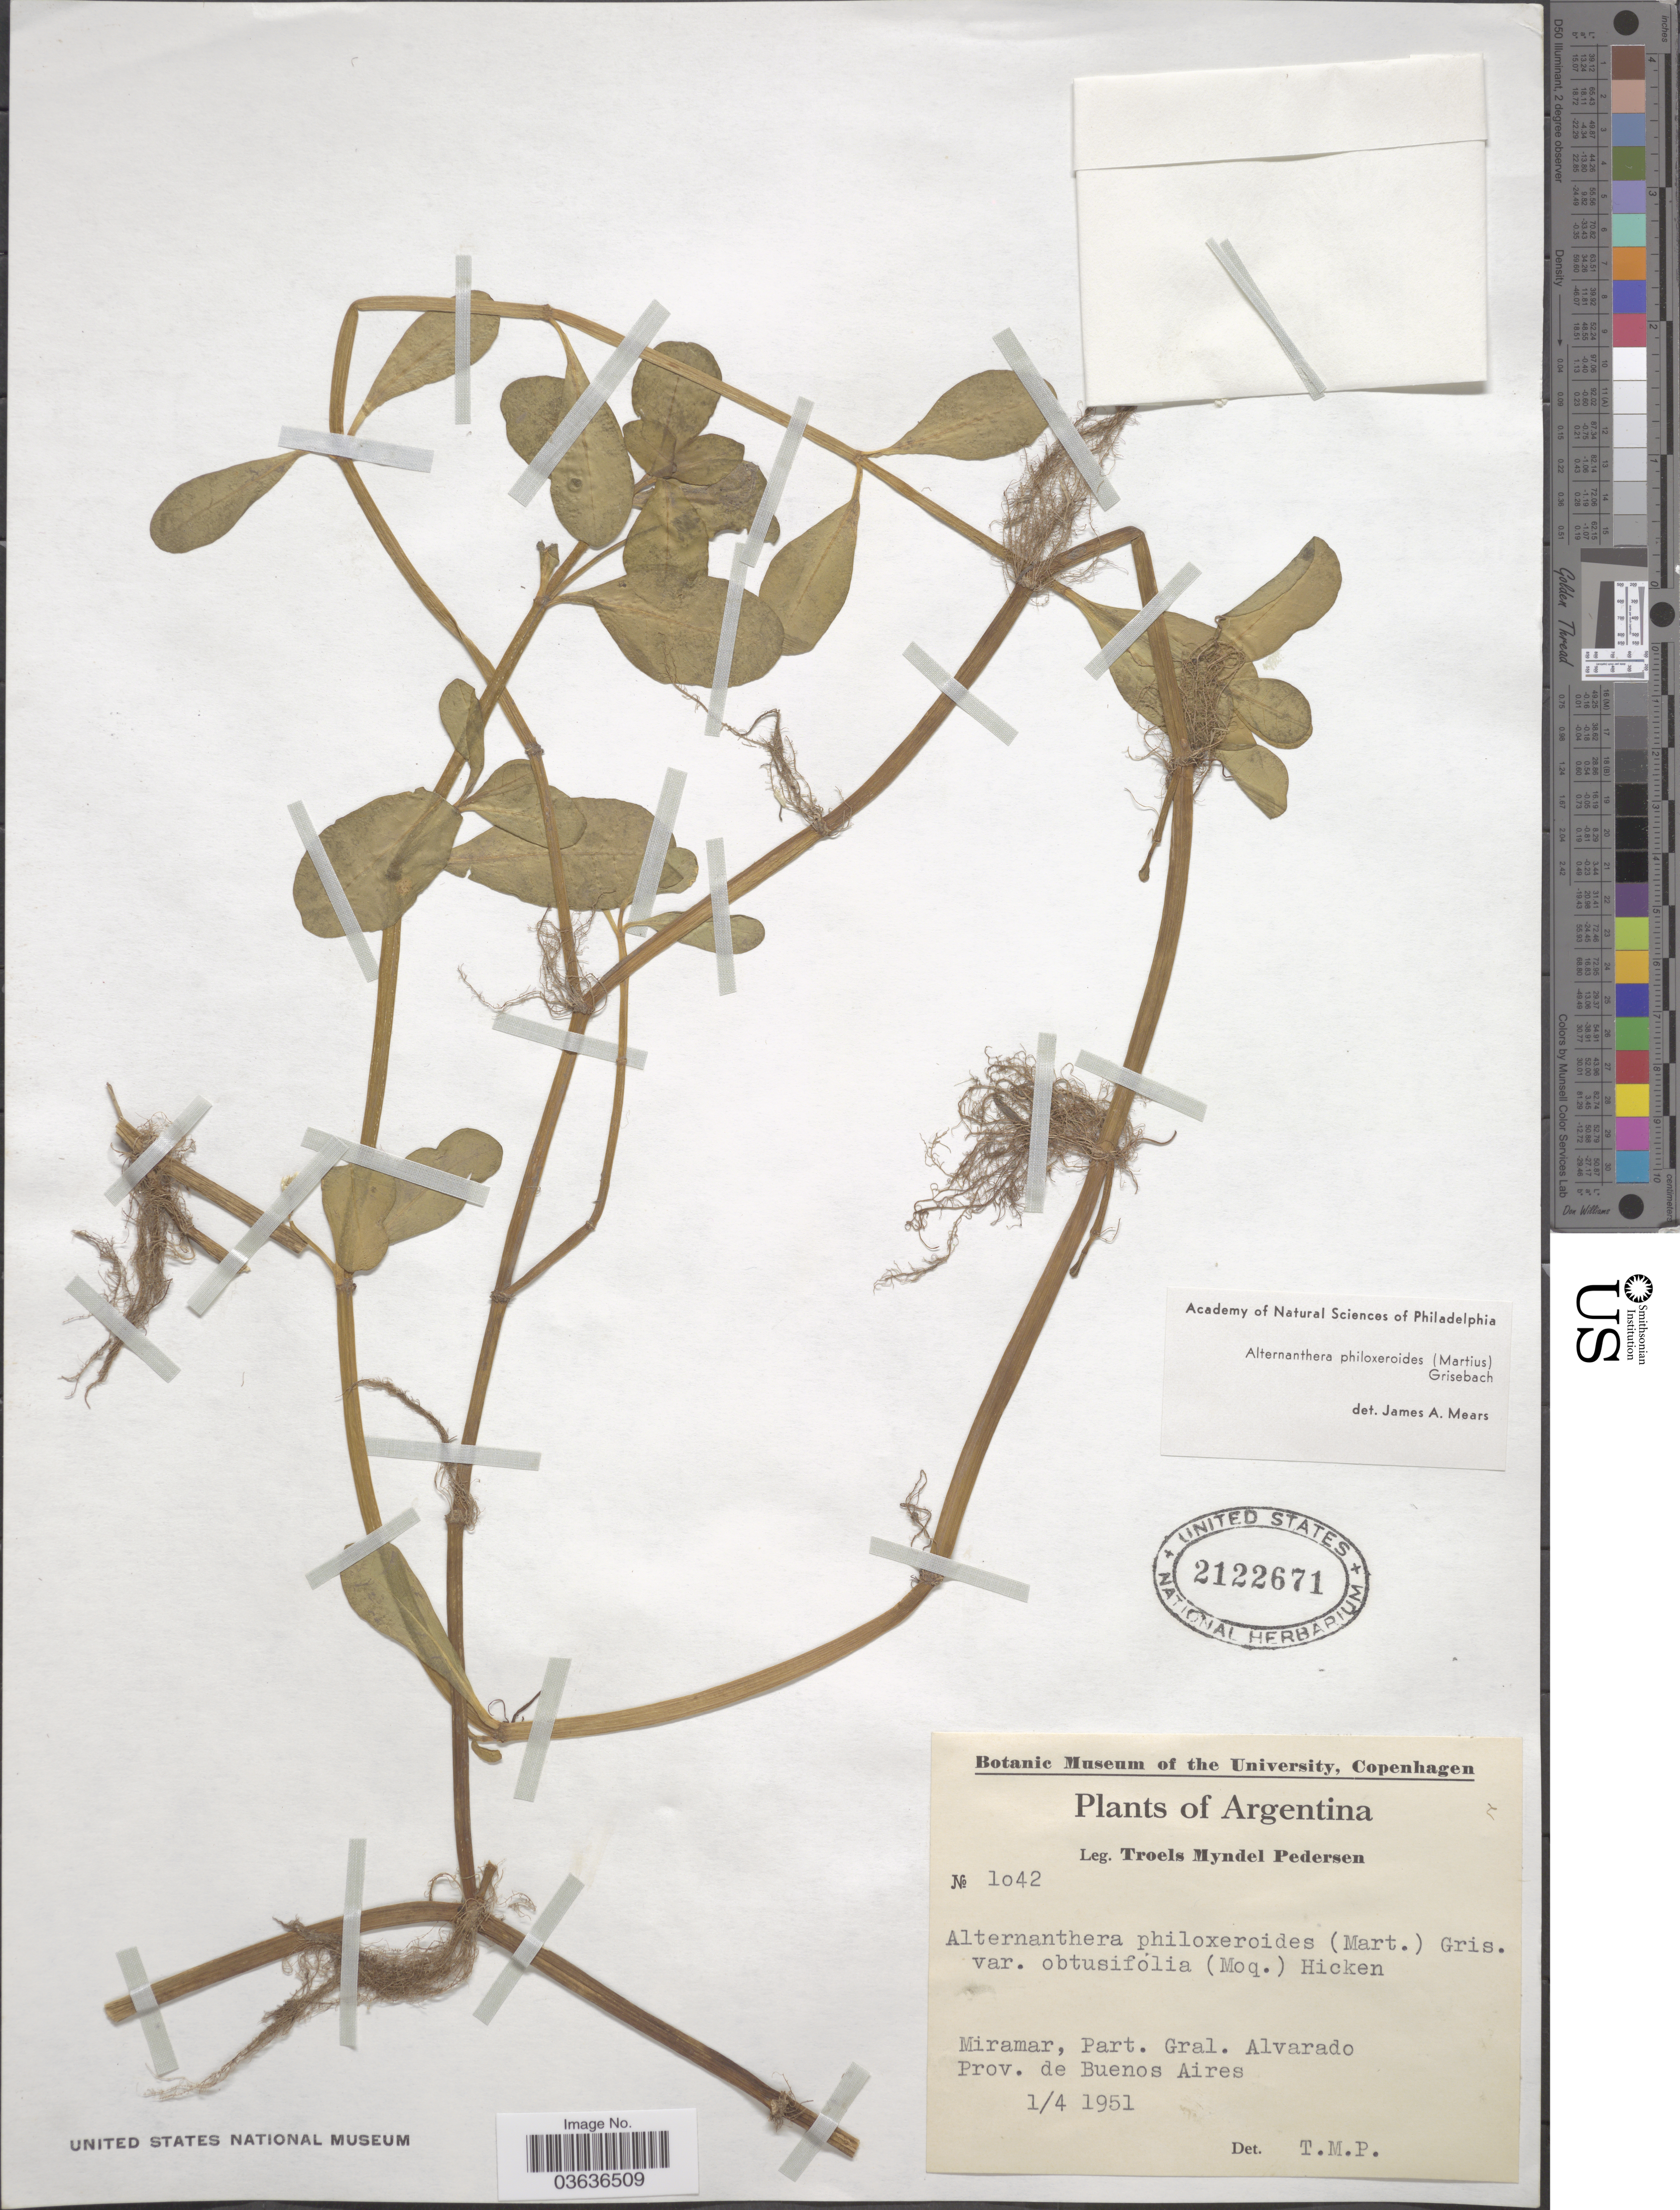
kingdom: Plantae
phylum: Tracheophyta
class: Magnoliopsida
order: Caryophyllales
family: Amaranthaceae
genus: Alternanthera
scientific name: Alternanthera philoxeroides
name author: (Mart.) Griseb.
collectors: T. Pederson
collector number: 1042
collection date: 1951-04-01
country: Argentina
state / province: Buenos Aires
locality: Miramar, Part. Gral. Alvarado.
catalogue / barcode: US 2122671